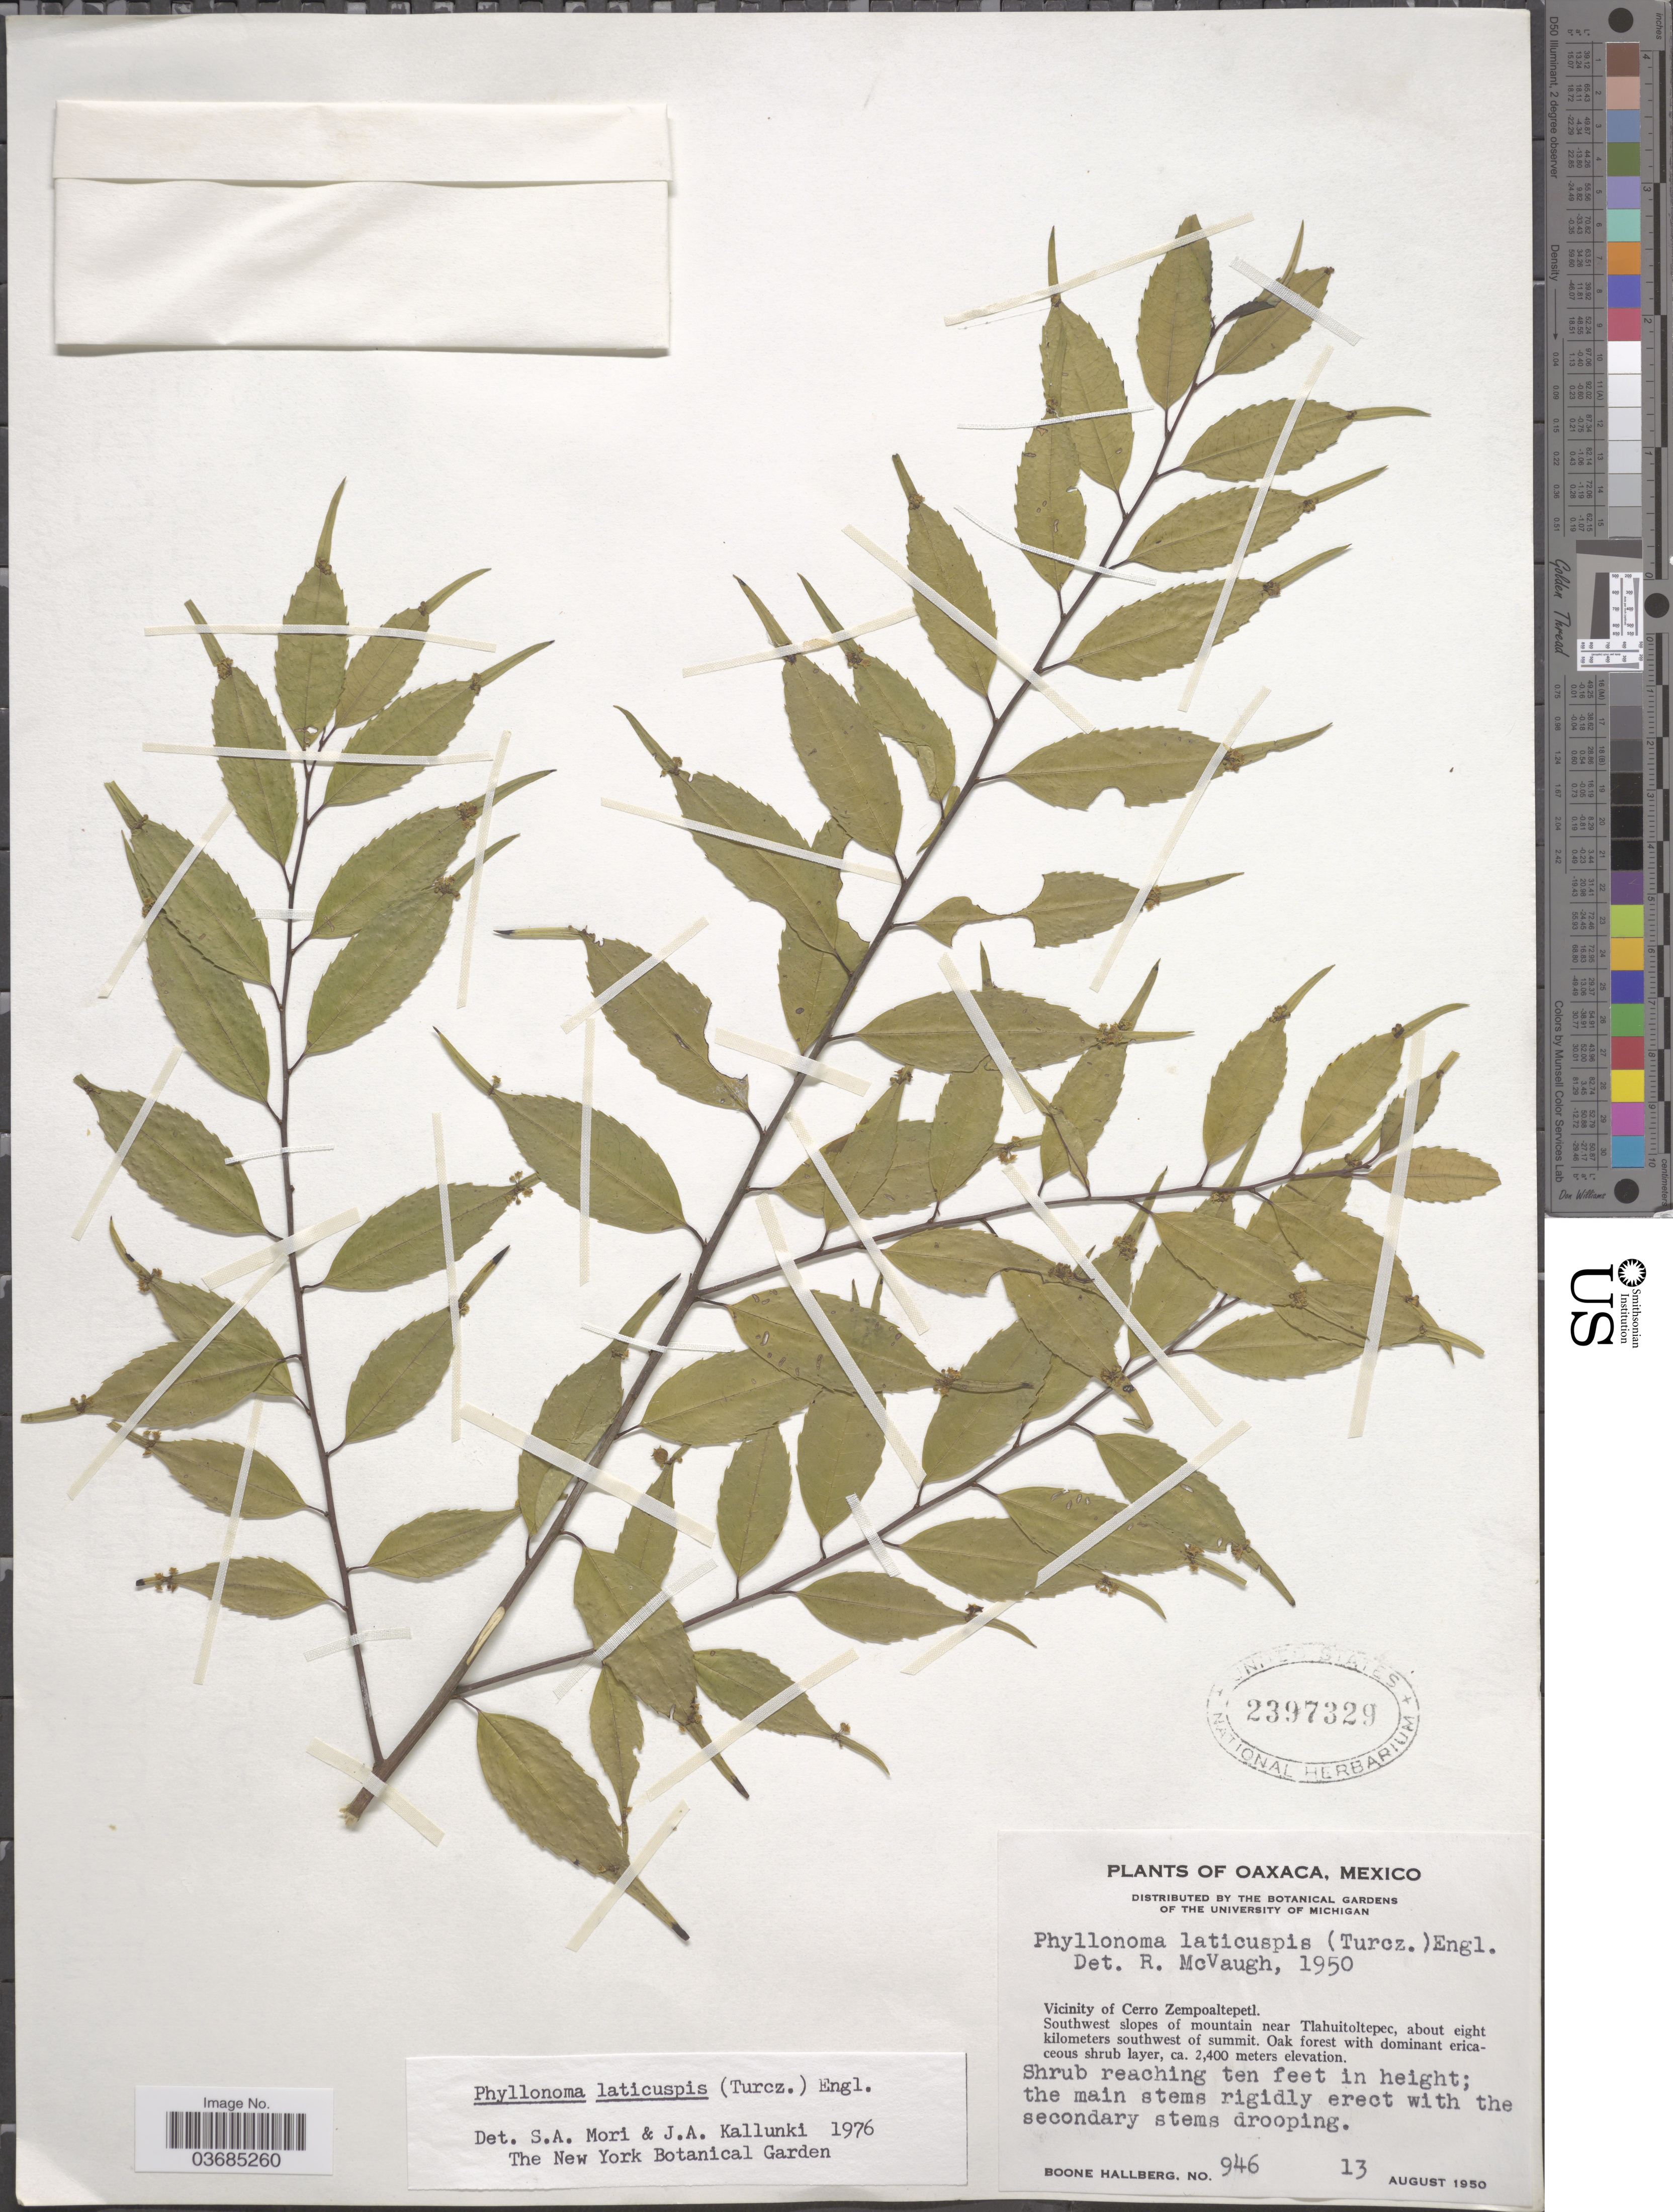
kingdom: Plantae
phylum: Tracheophyta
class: Magnoliopsida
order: Aquifoliales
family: Phyllonomaceae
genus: Phyllonoma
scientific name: Phyllonoma laticuspis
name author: (Turcz.) Engl.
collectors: B. Hallberg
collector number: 946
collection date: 1950-08-13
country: Mexico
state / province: Oaxaca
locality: Vicinity of Cerro Zempoaltepetl. Southwest slopes of mountain near Tlahuitoltepec, about eight kilometers southwest of summit.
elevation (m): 2400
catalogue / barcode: US 2397329